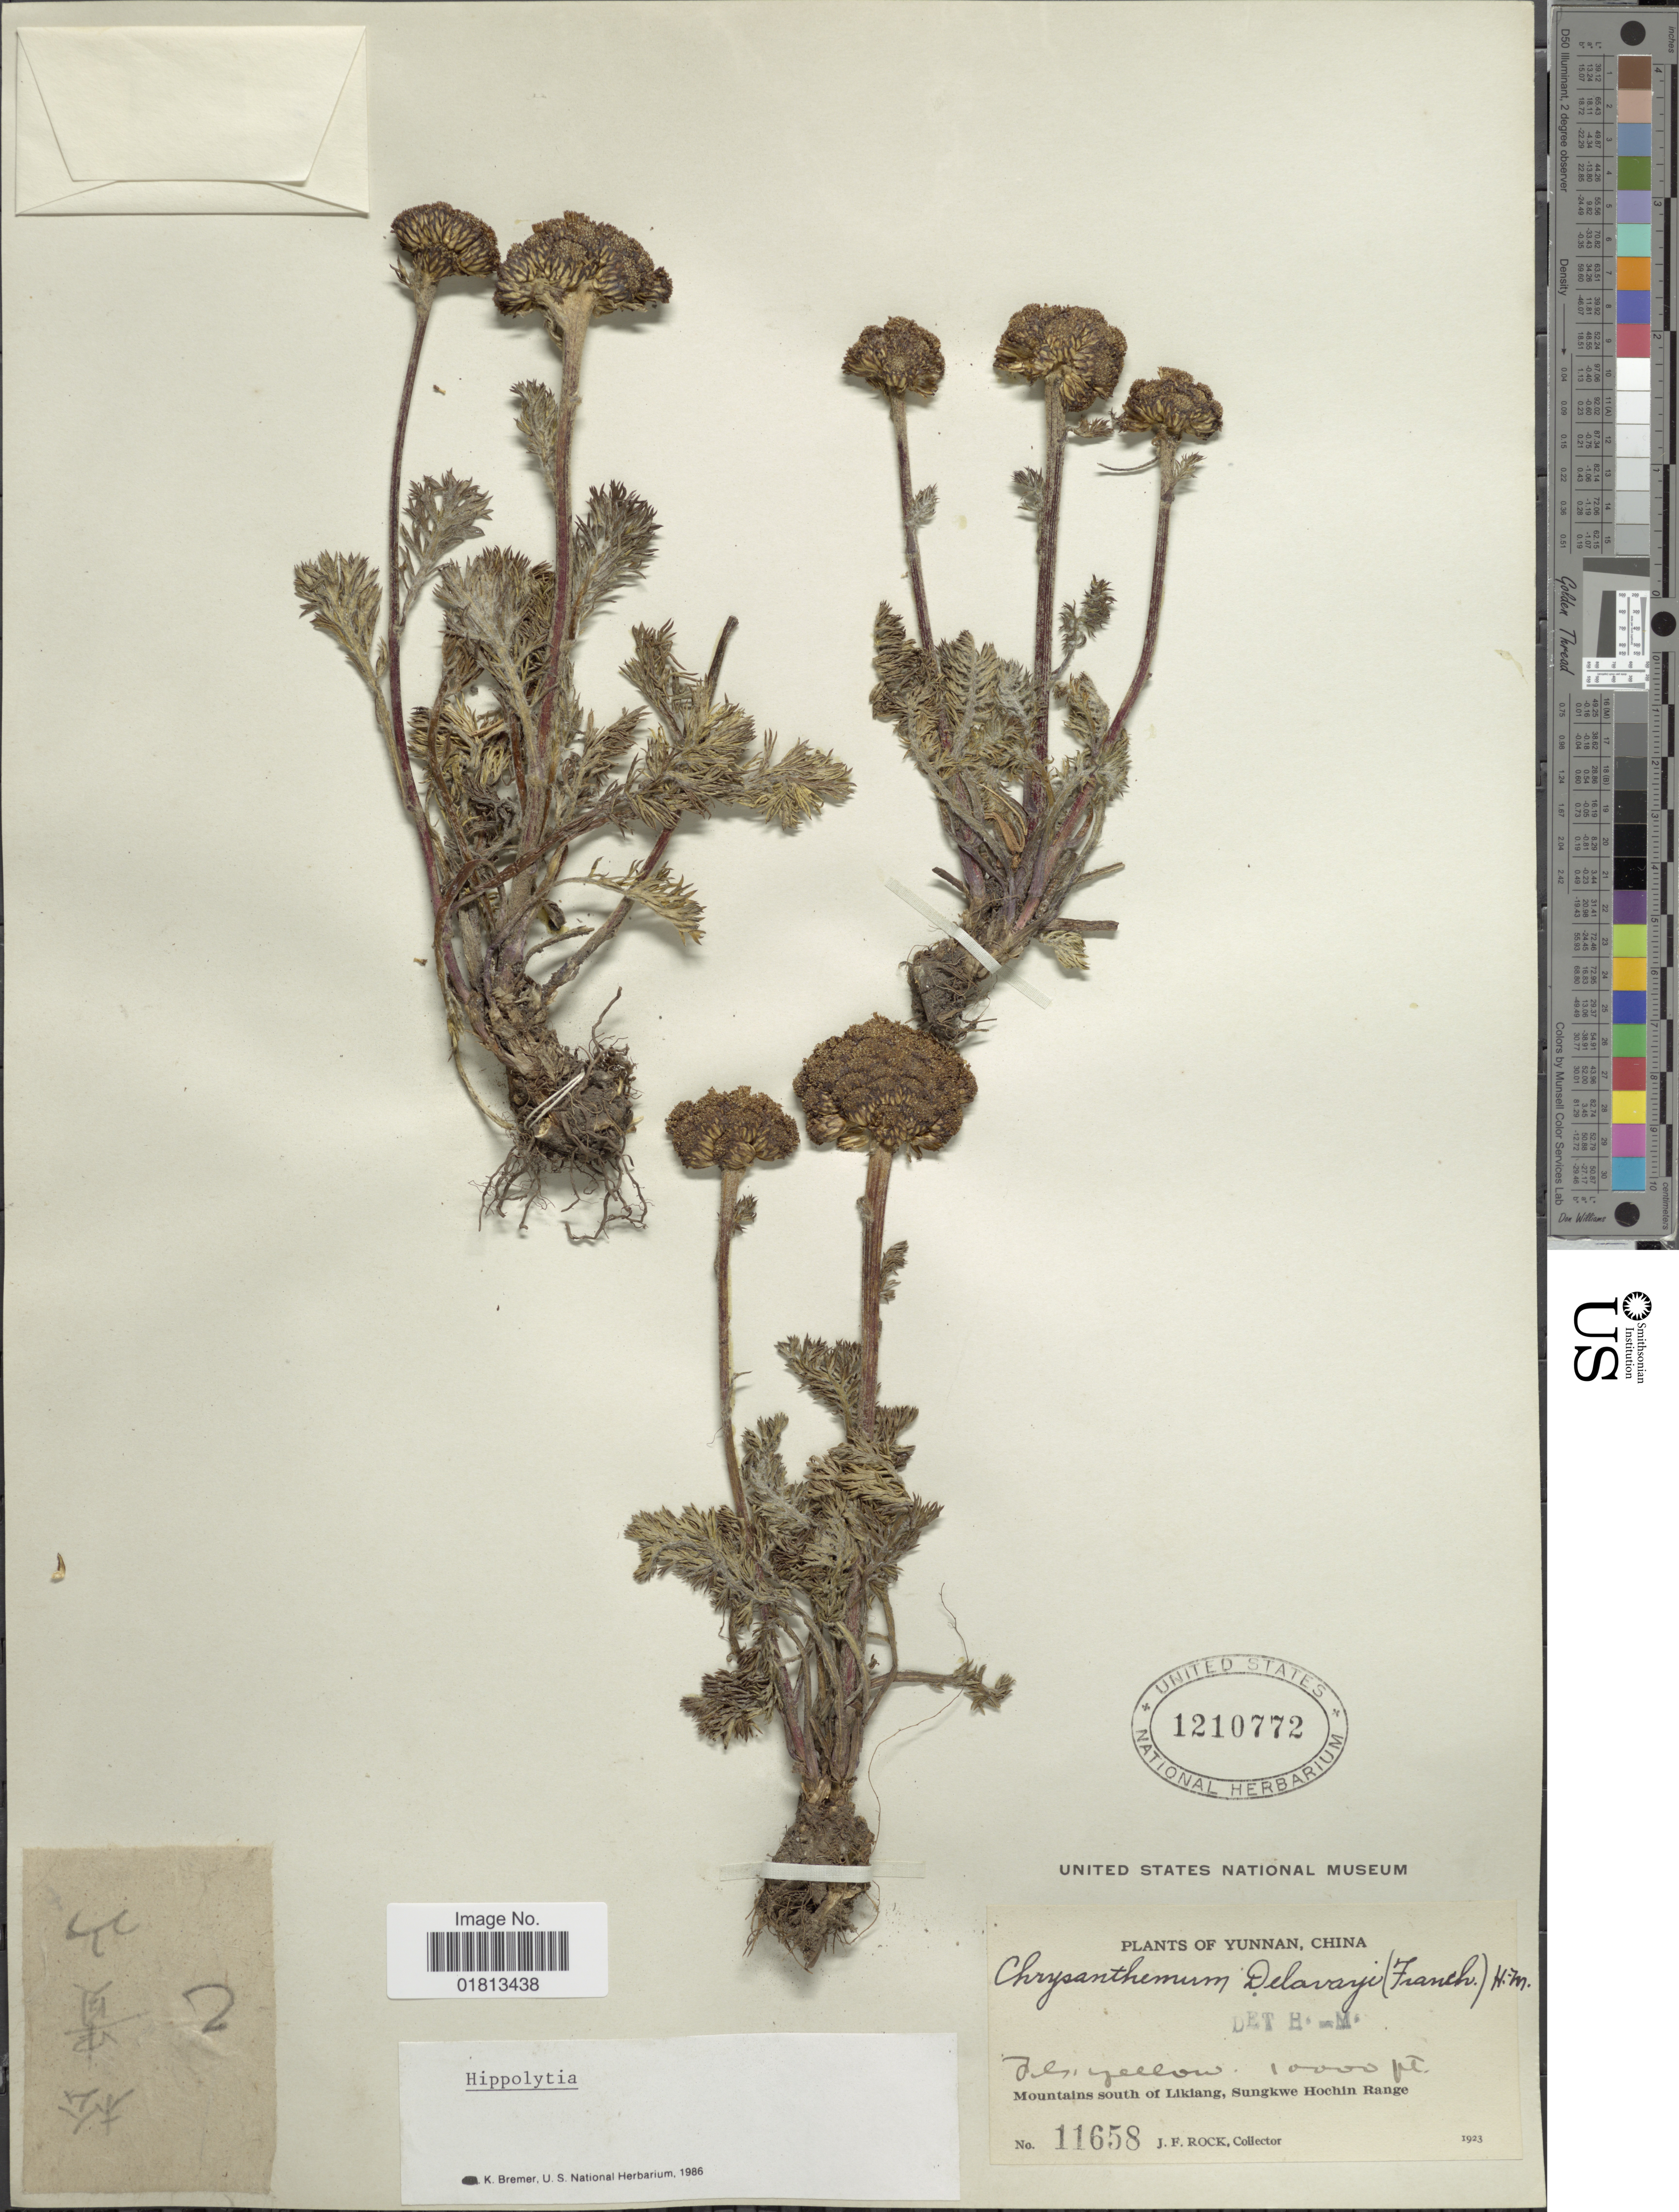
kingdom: Plantae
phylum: Tracheophyta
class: Magnoliopsida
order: Asterales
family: Asteraceae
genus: Hippolytia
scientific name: Hippolytia delavayi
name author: Franch.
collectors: J. Rock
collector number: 11658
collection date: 1923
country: China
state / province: Yunnan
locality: Yunnan, China, Mountains south of Likiang, Sungkwe Hochin Range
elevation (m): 3048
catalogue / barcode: US 1210772